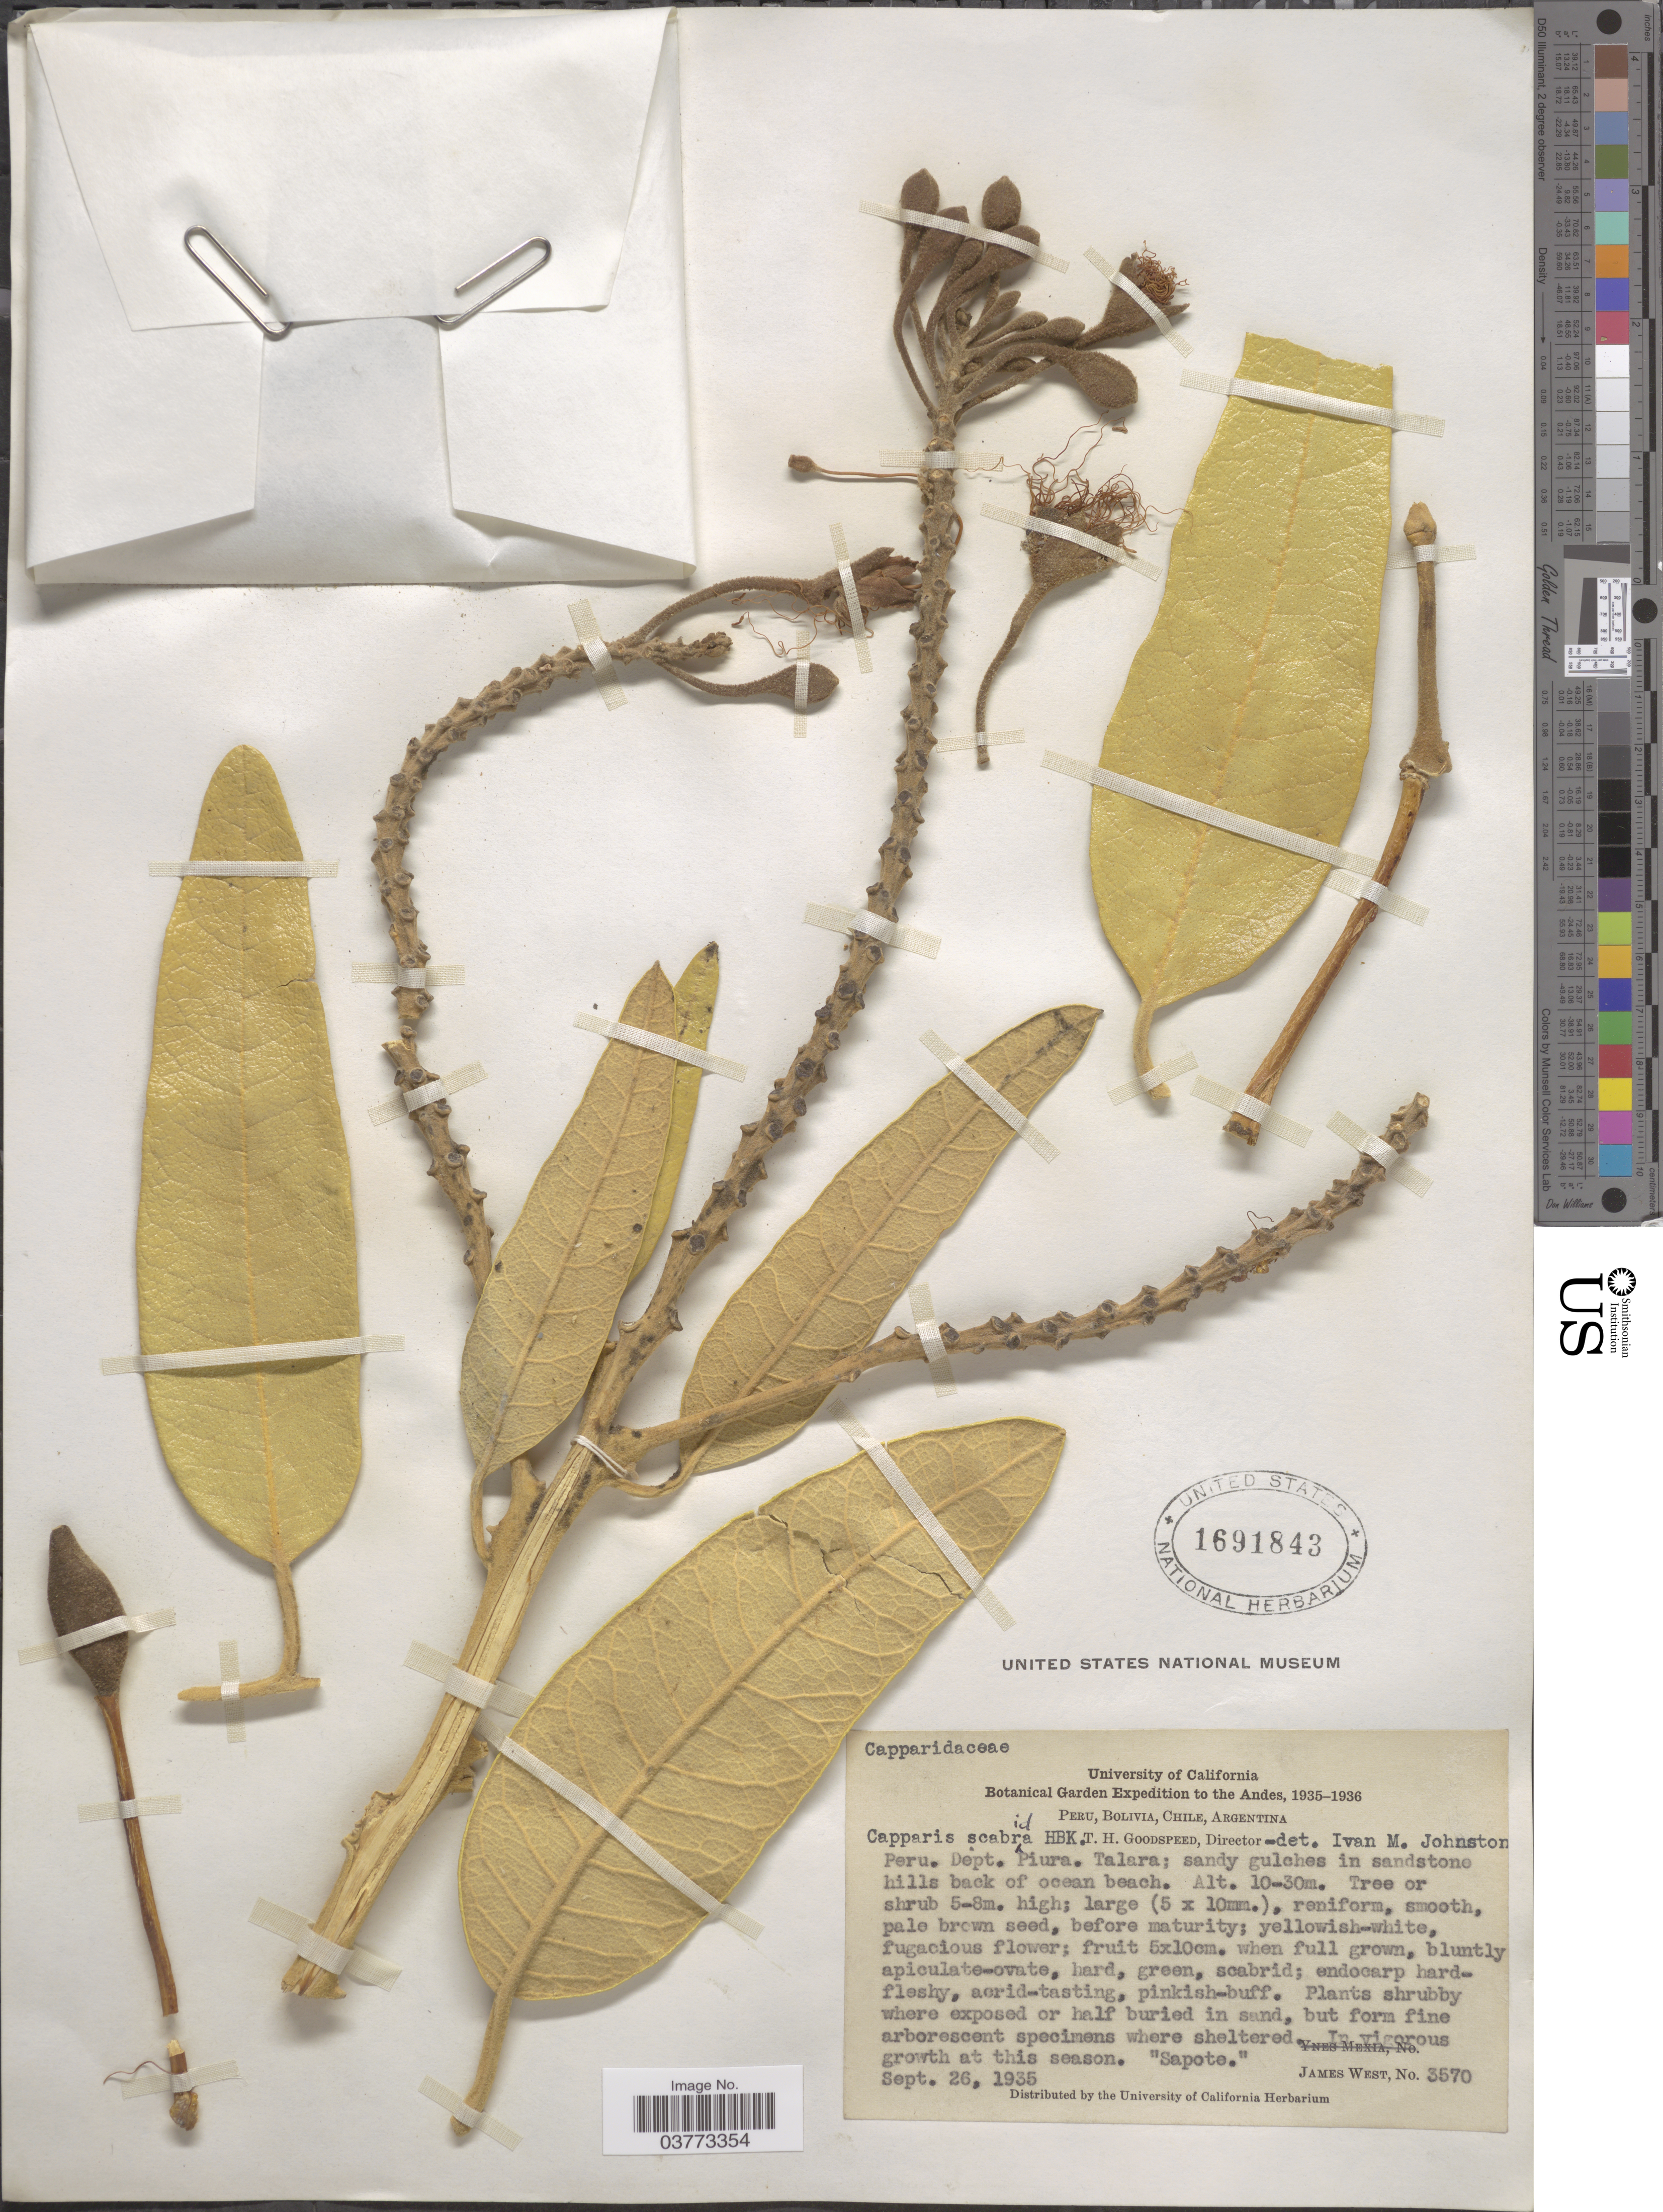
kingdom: Plantae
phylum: Tracheophyta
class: Magnoliopsida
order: Brassicales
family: Capparaceae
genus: Colicodendron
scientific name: Colicodendron angulatum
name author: (Ruiz & Pav. ex DC.) Hutch.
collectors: J. West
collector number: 3570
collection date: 1935-09-26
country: Peru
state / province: Piura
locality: The Andes. Dept. Piura. Talara.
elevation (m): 10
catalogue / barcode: US 1691843